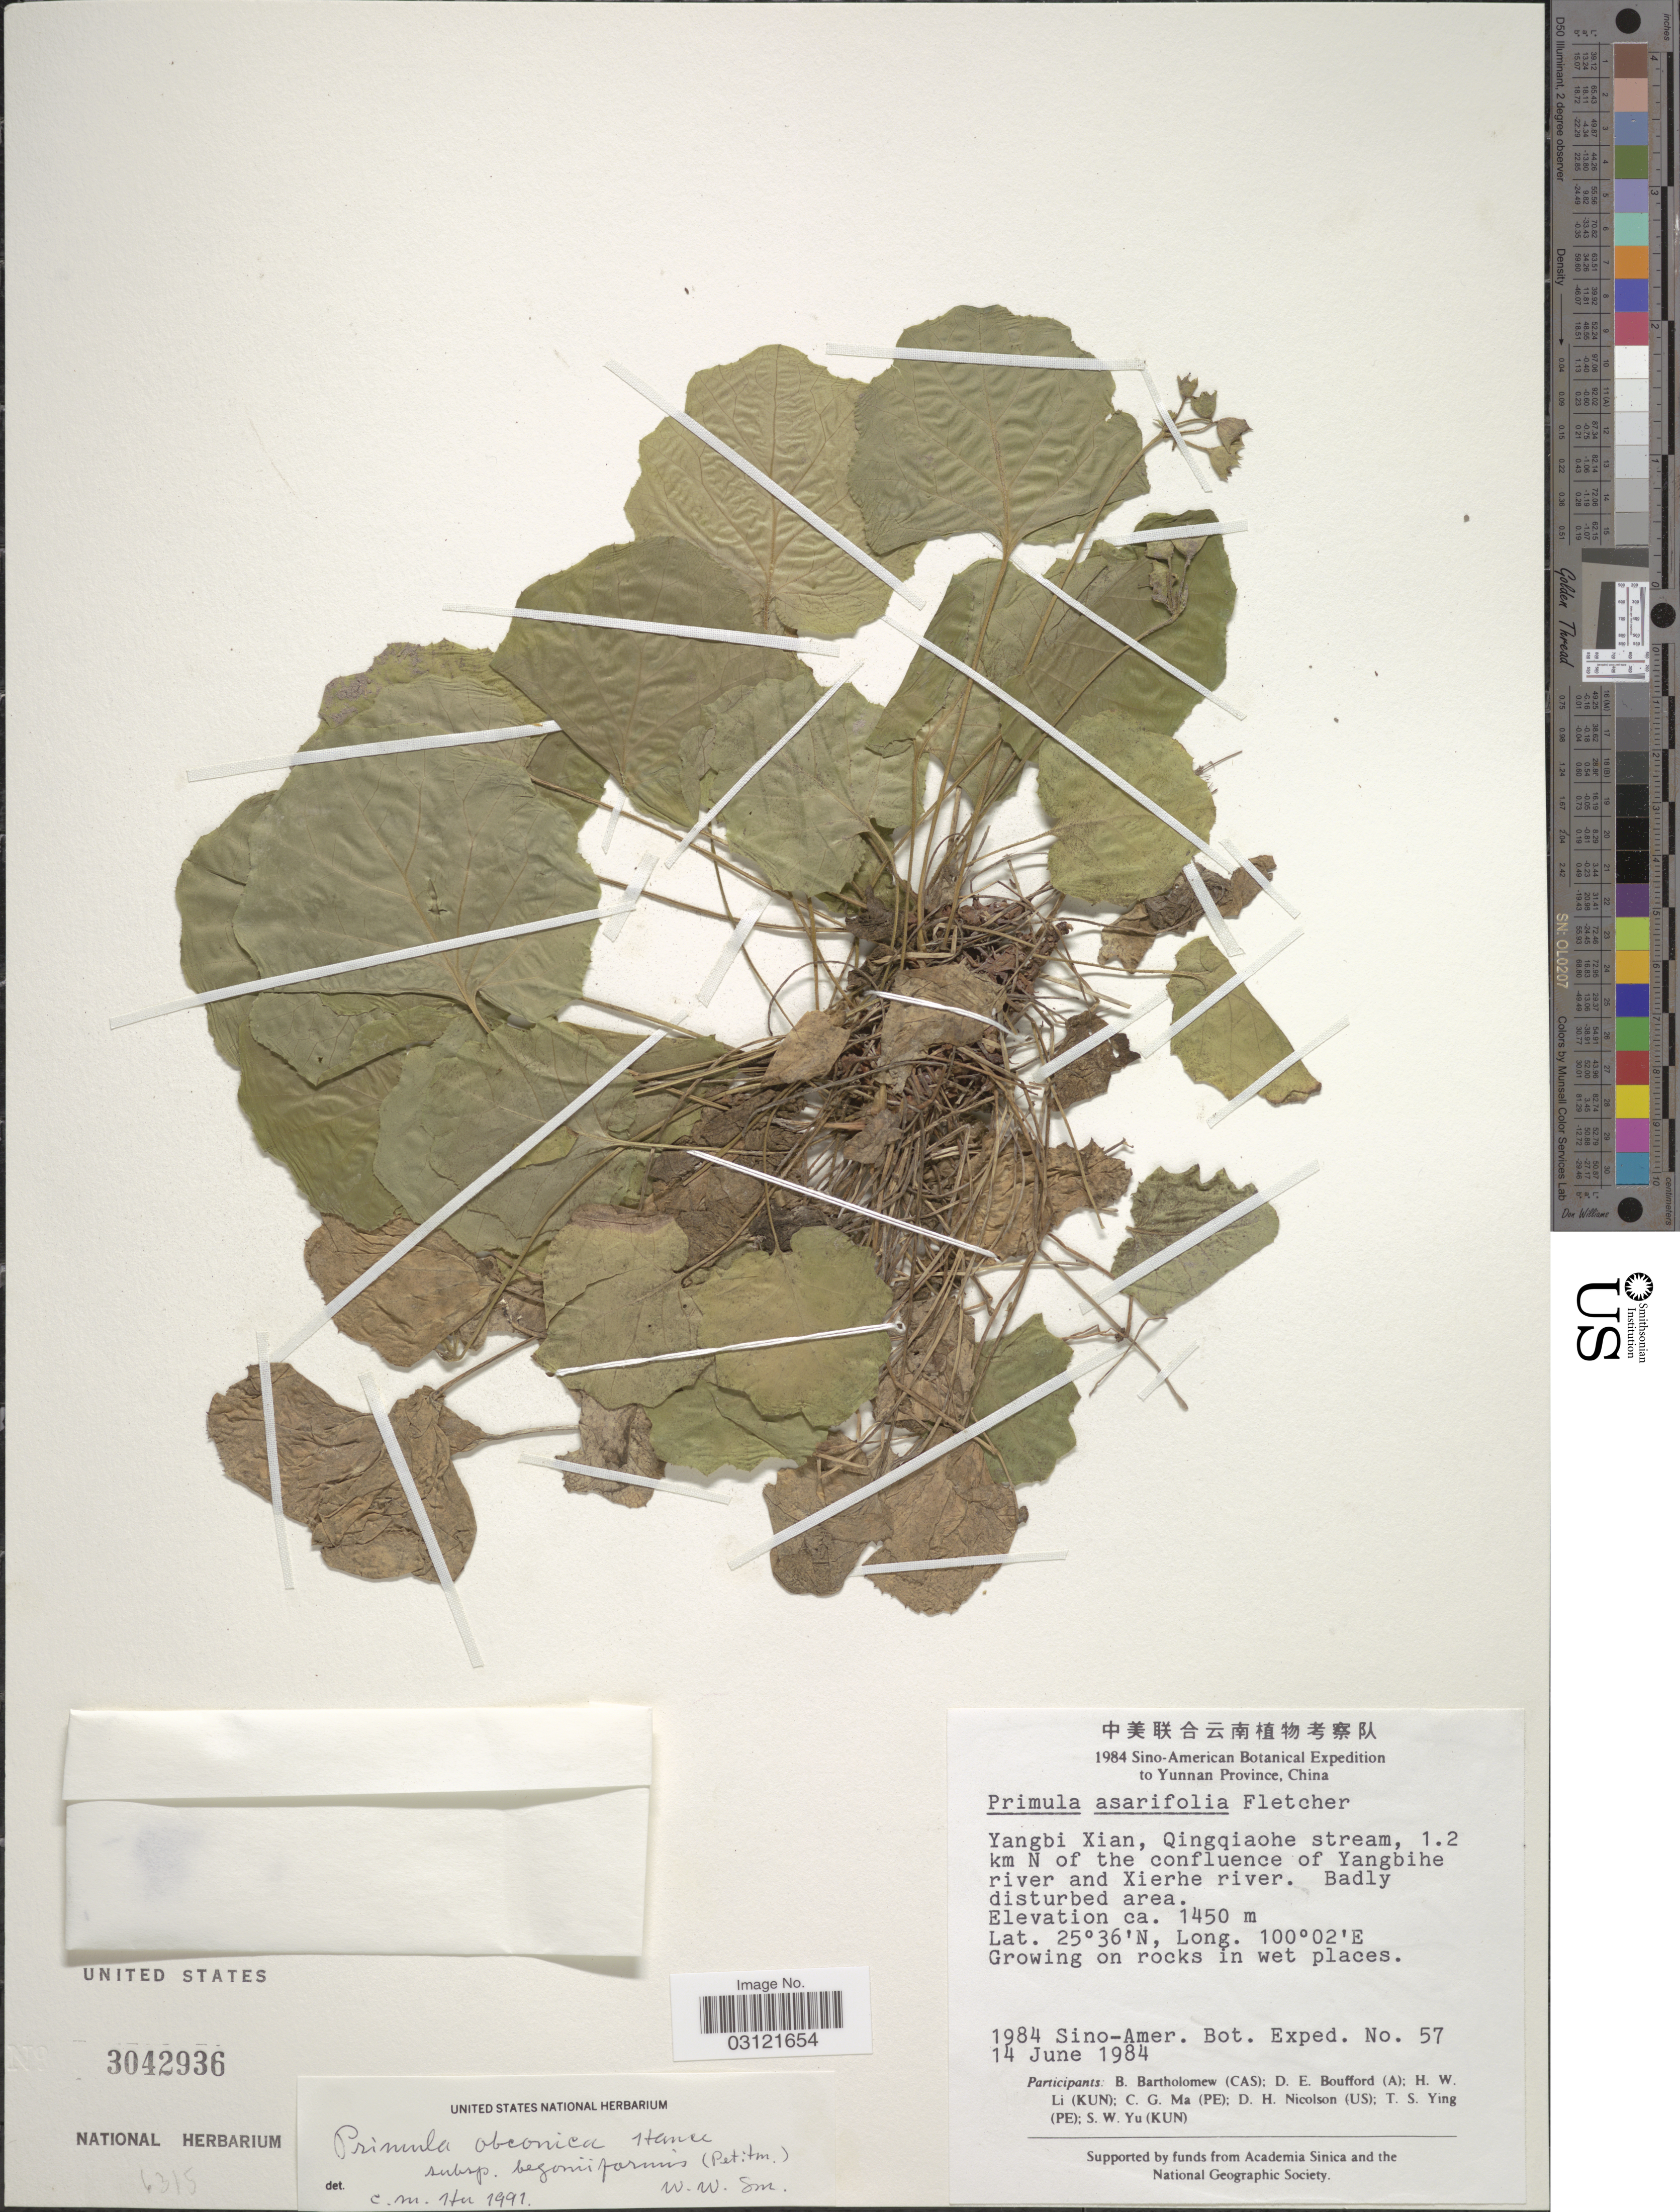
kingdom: Plantae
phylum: Tracheophyta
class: Magnoliopsida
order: Ericales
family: Primulaceae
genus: Primula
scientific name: Primula obconica subsp. begoniiformis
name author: (Petitm.) W.W. Sm. & Forrest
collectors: Sino-Amer. Bot. Exped. 1984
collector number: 57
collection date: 1984-06-14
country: China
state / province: Yunnan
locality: Yangbi Xian, Qingqiaohe stream, 1.2 km N of the confluence of Yangbihe river and Xierhe river.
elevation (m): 1450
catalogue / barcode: US 3042936